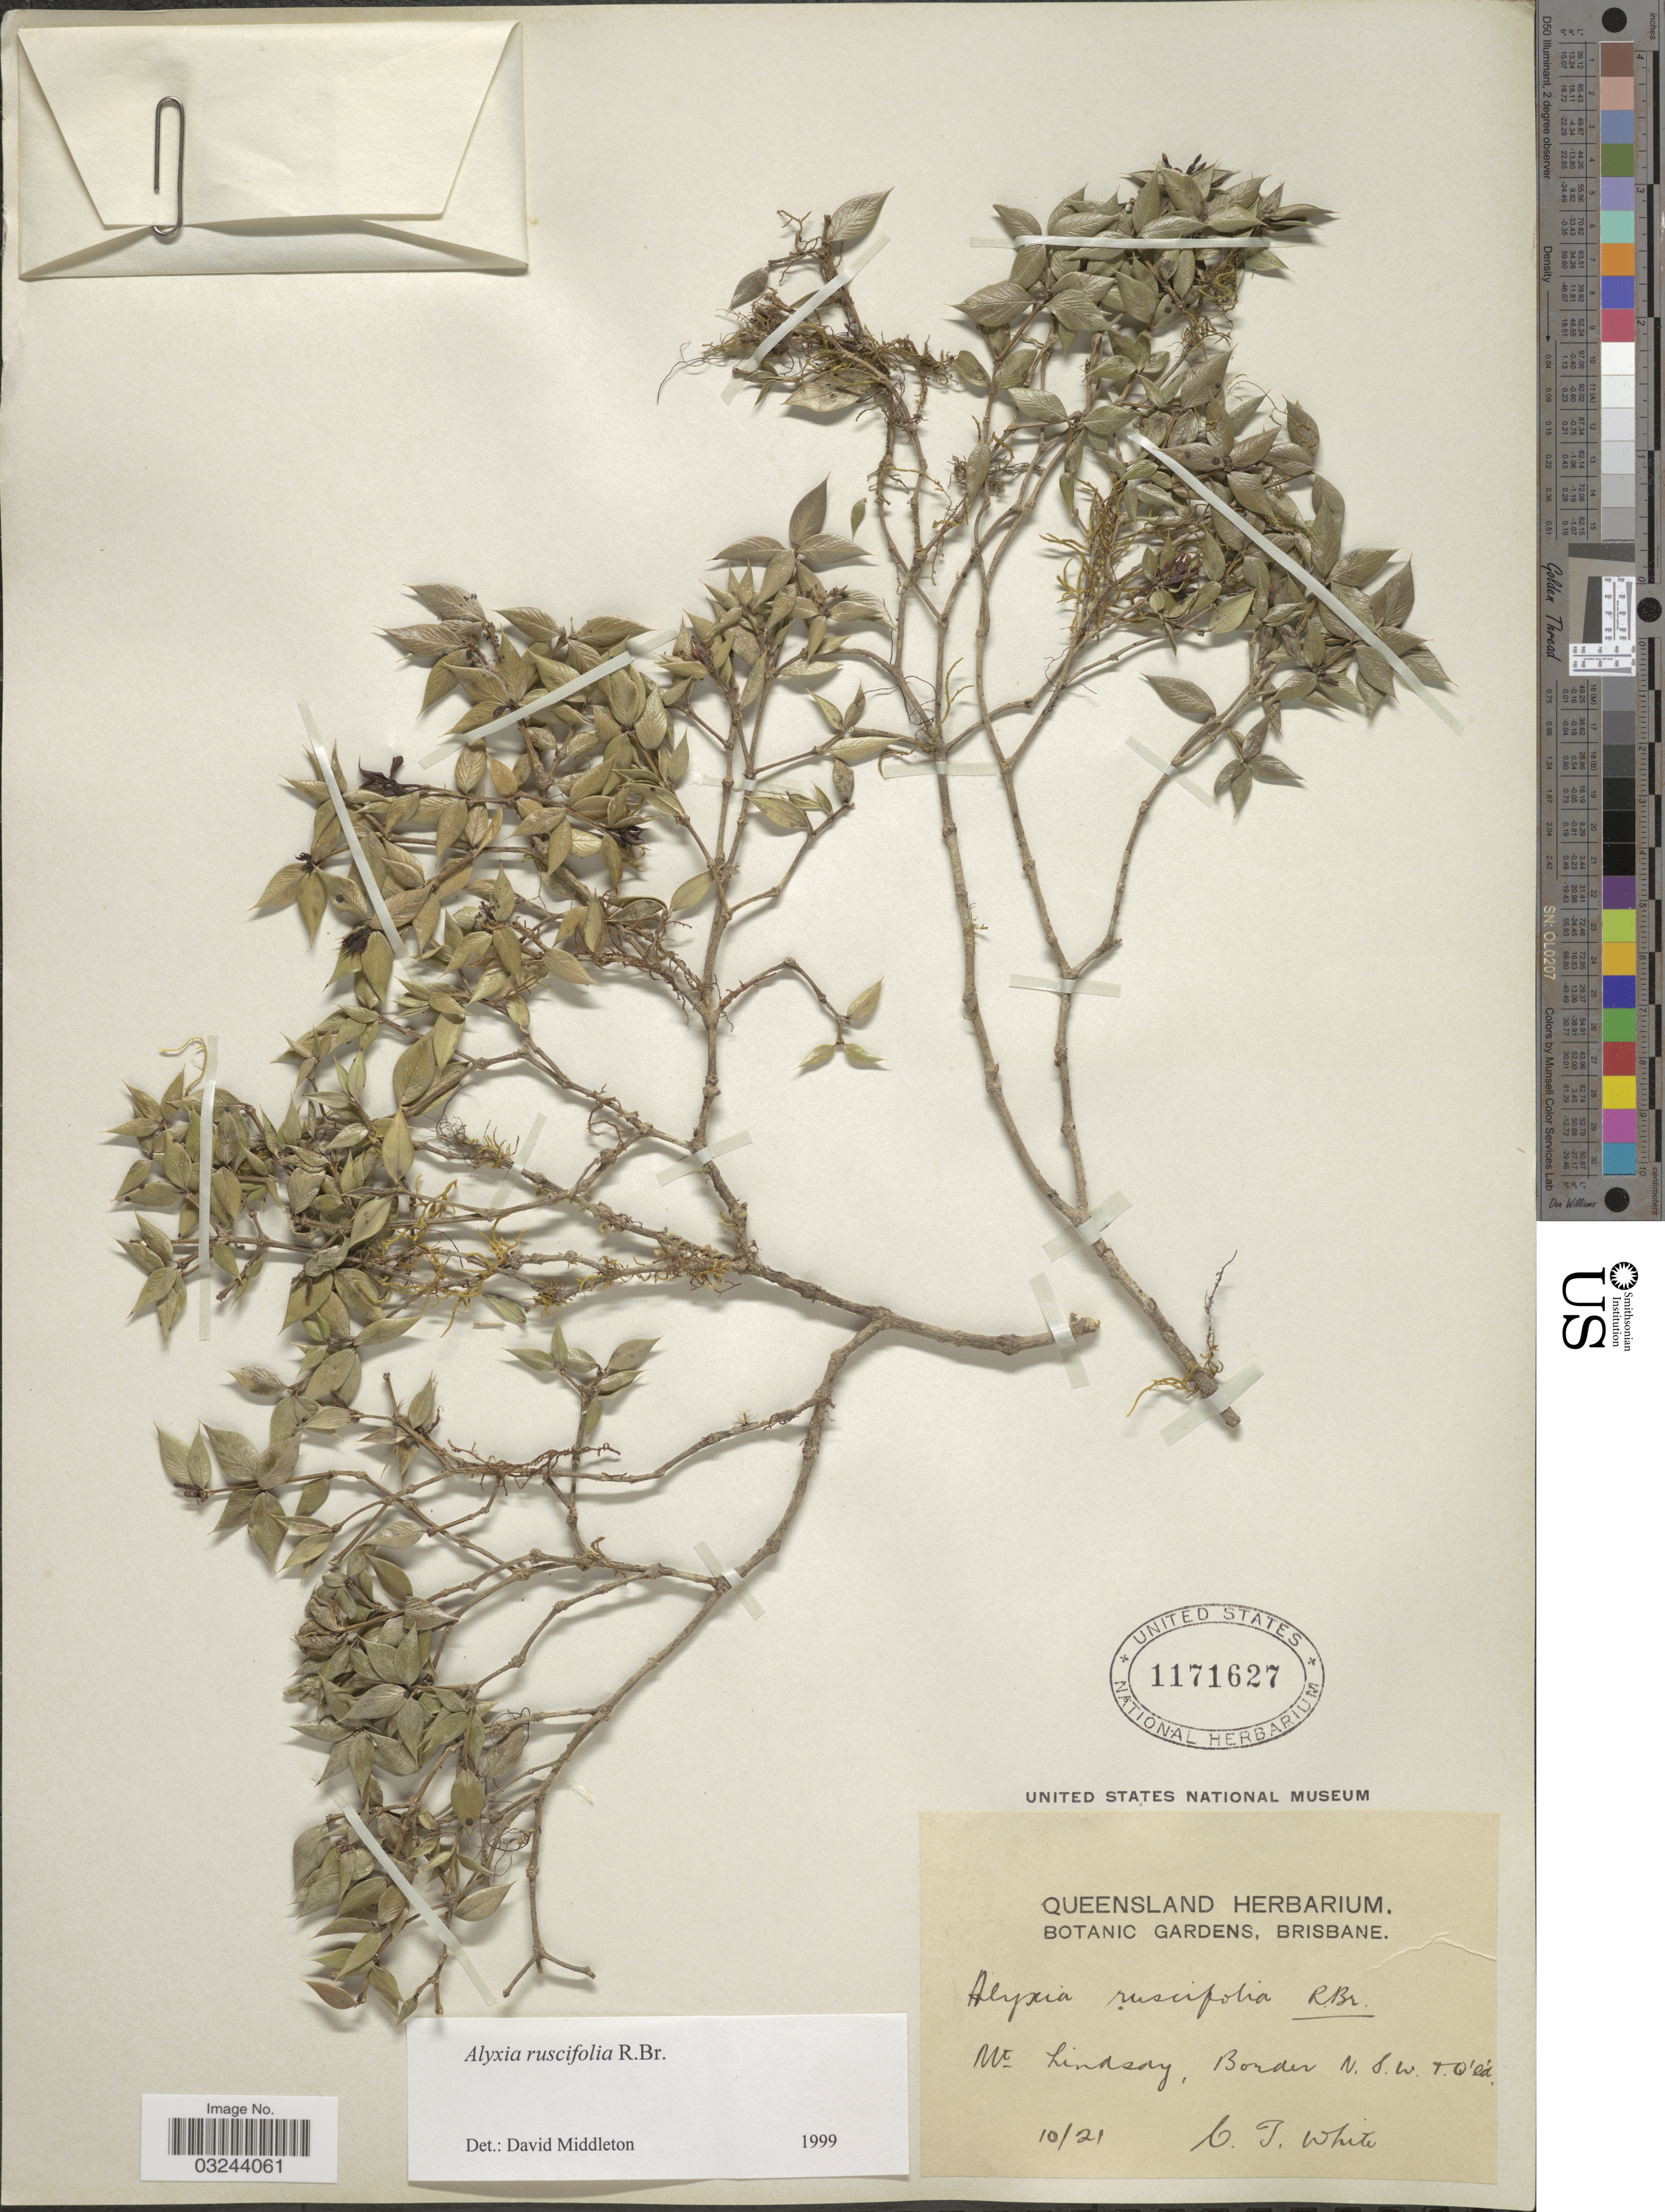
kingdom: Plantae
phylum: Tracheophyta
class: Magnoliopsida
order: Gentianales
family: Apocynaceae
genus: Alyxia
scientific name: Alyxia ruscifolia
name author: R. Br.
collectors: C. T. White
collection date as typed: Transcribed d/m/y: /10/21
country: Australia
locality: Mt. Lindsay, Border N.S.W. & Q'ld.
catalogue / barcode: US 1171627